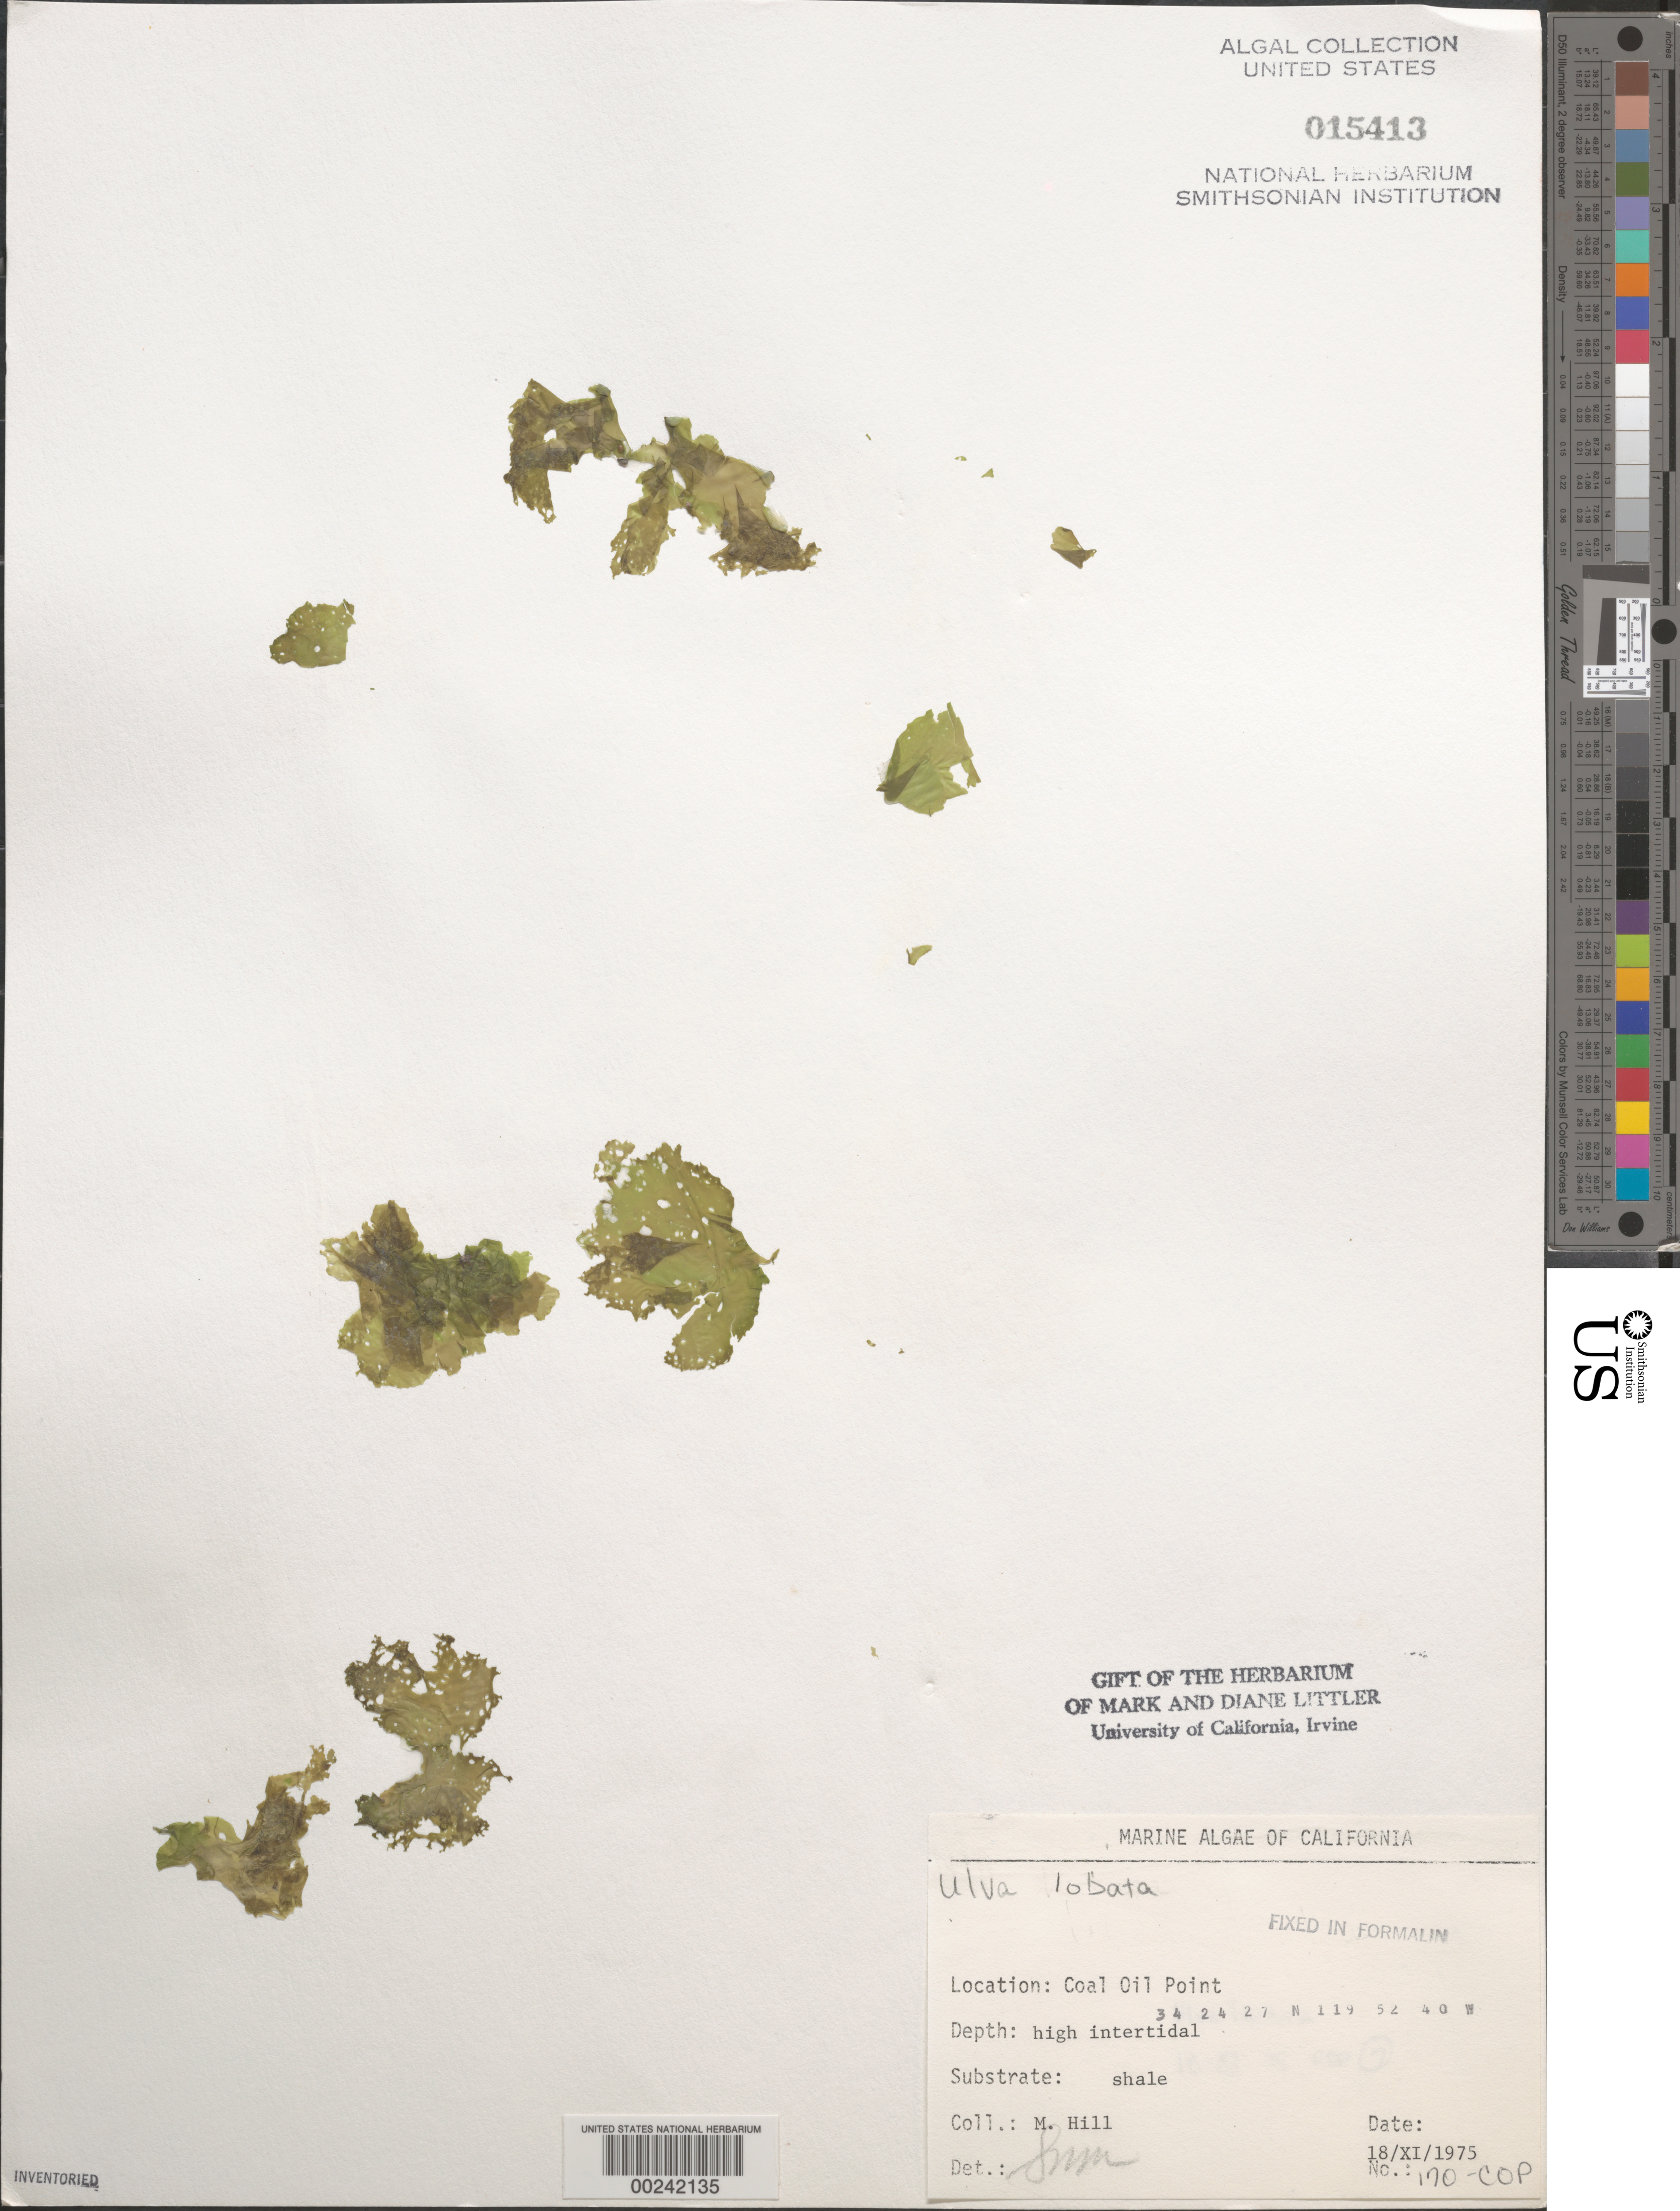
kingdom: Plantae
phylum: Chlorophyta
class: Ulvophyceae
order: Ulvales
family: Ulvaceae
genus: Ulva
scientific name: Ulva lactuca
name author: L.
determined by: Algae name updating Project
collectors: M. Hill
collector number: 170-cop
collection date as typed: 18 Nov 1975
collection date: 1975-11-18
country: United States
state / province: California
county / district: Santa Barbara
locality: Coal Oil Point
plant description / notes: BLM-SOCALBIGHT Rocky Intertidal Survey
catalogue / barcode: US 15413